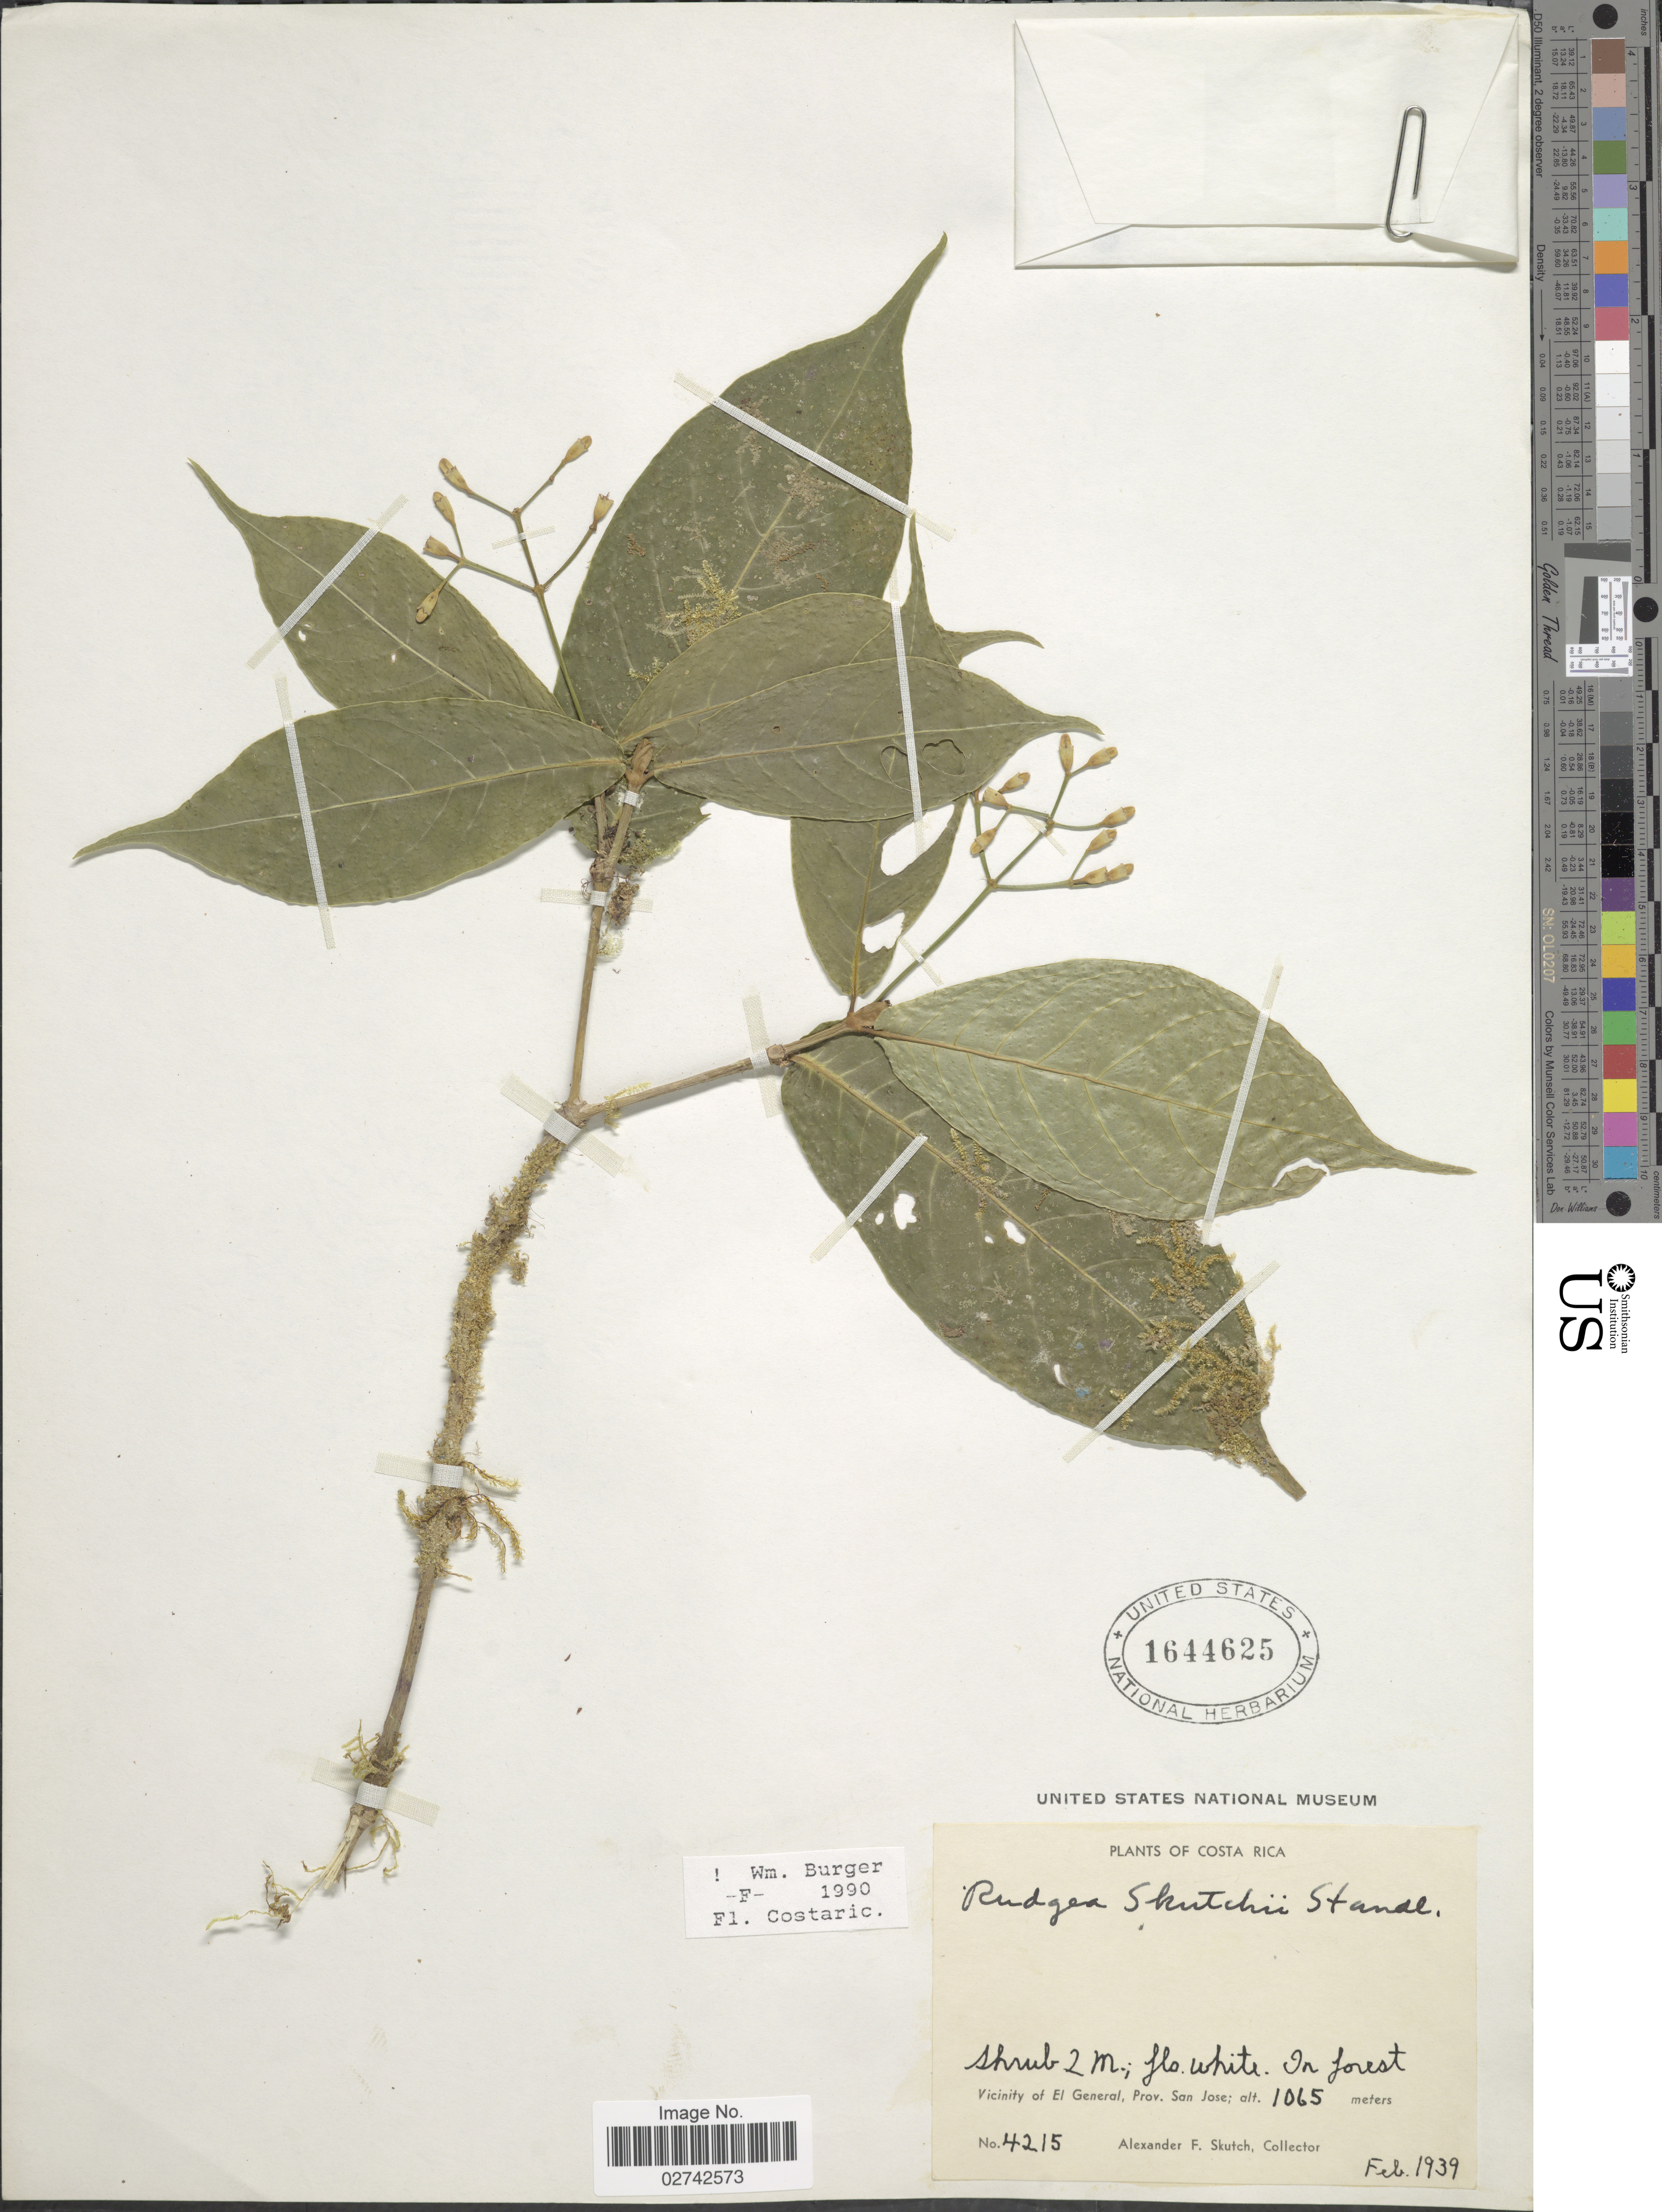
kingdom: Plantae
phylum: Tracheophyta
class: Magnoliopsida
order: Gentianales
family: Rubiaceae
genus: Rudgea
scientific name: Rudgea skutchii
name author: Standl.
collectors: A. F. Skutch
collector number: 4215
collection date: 1939-02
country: Costa Rica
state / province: San José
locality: Vicinity of El General, Prov. San Jose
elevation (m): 1065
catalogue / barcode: US 1644625